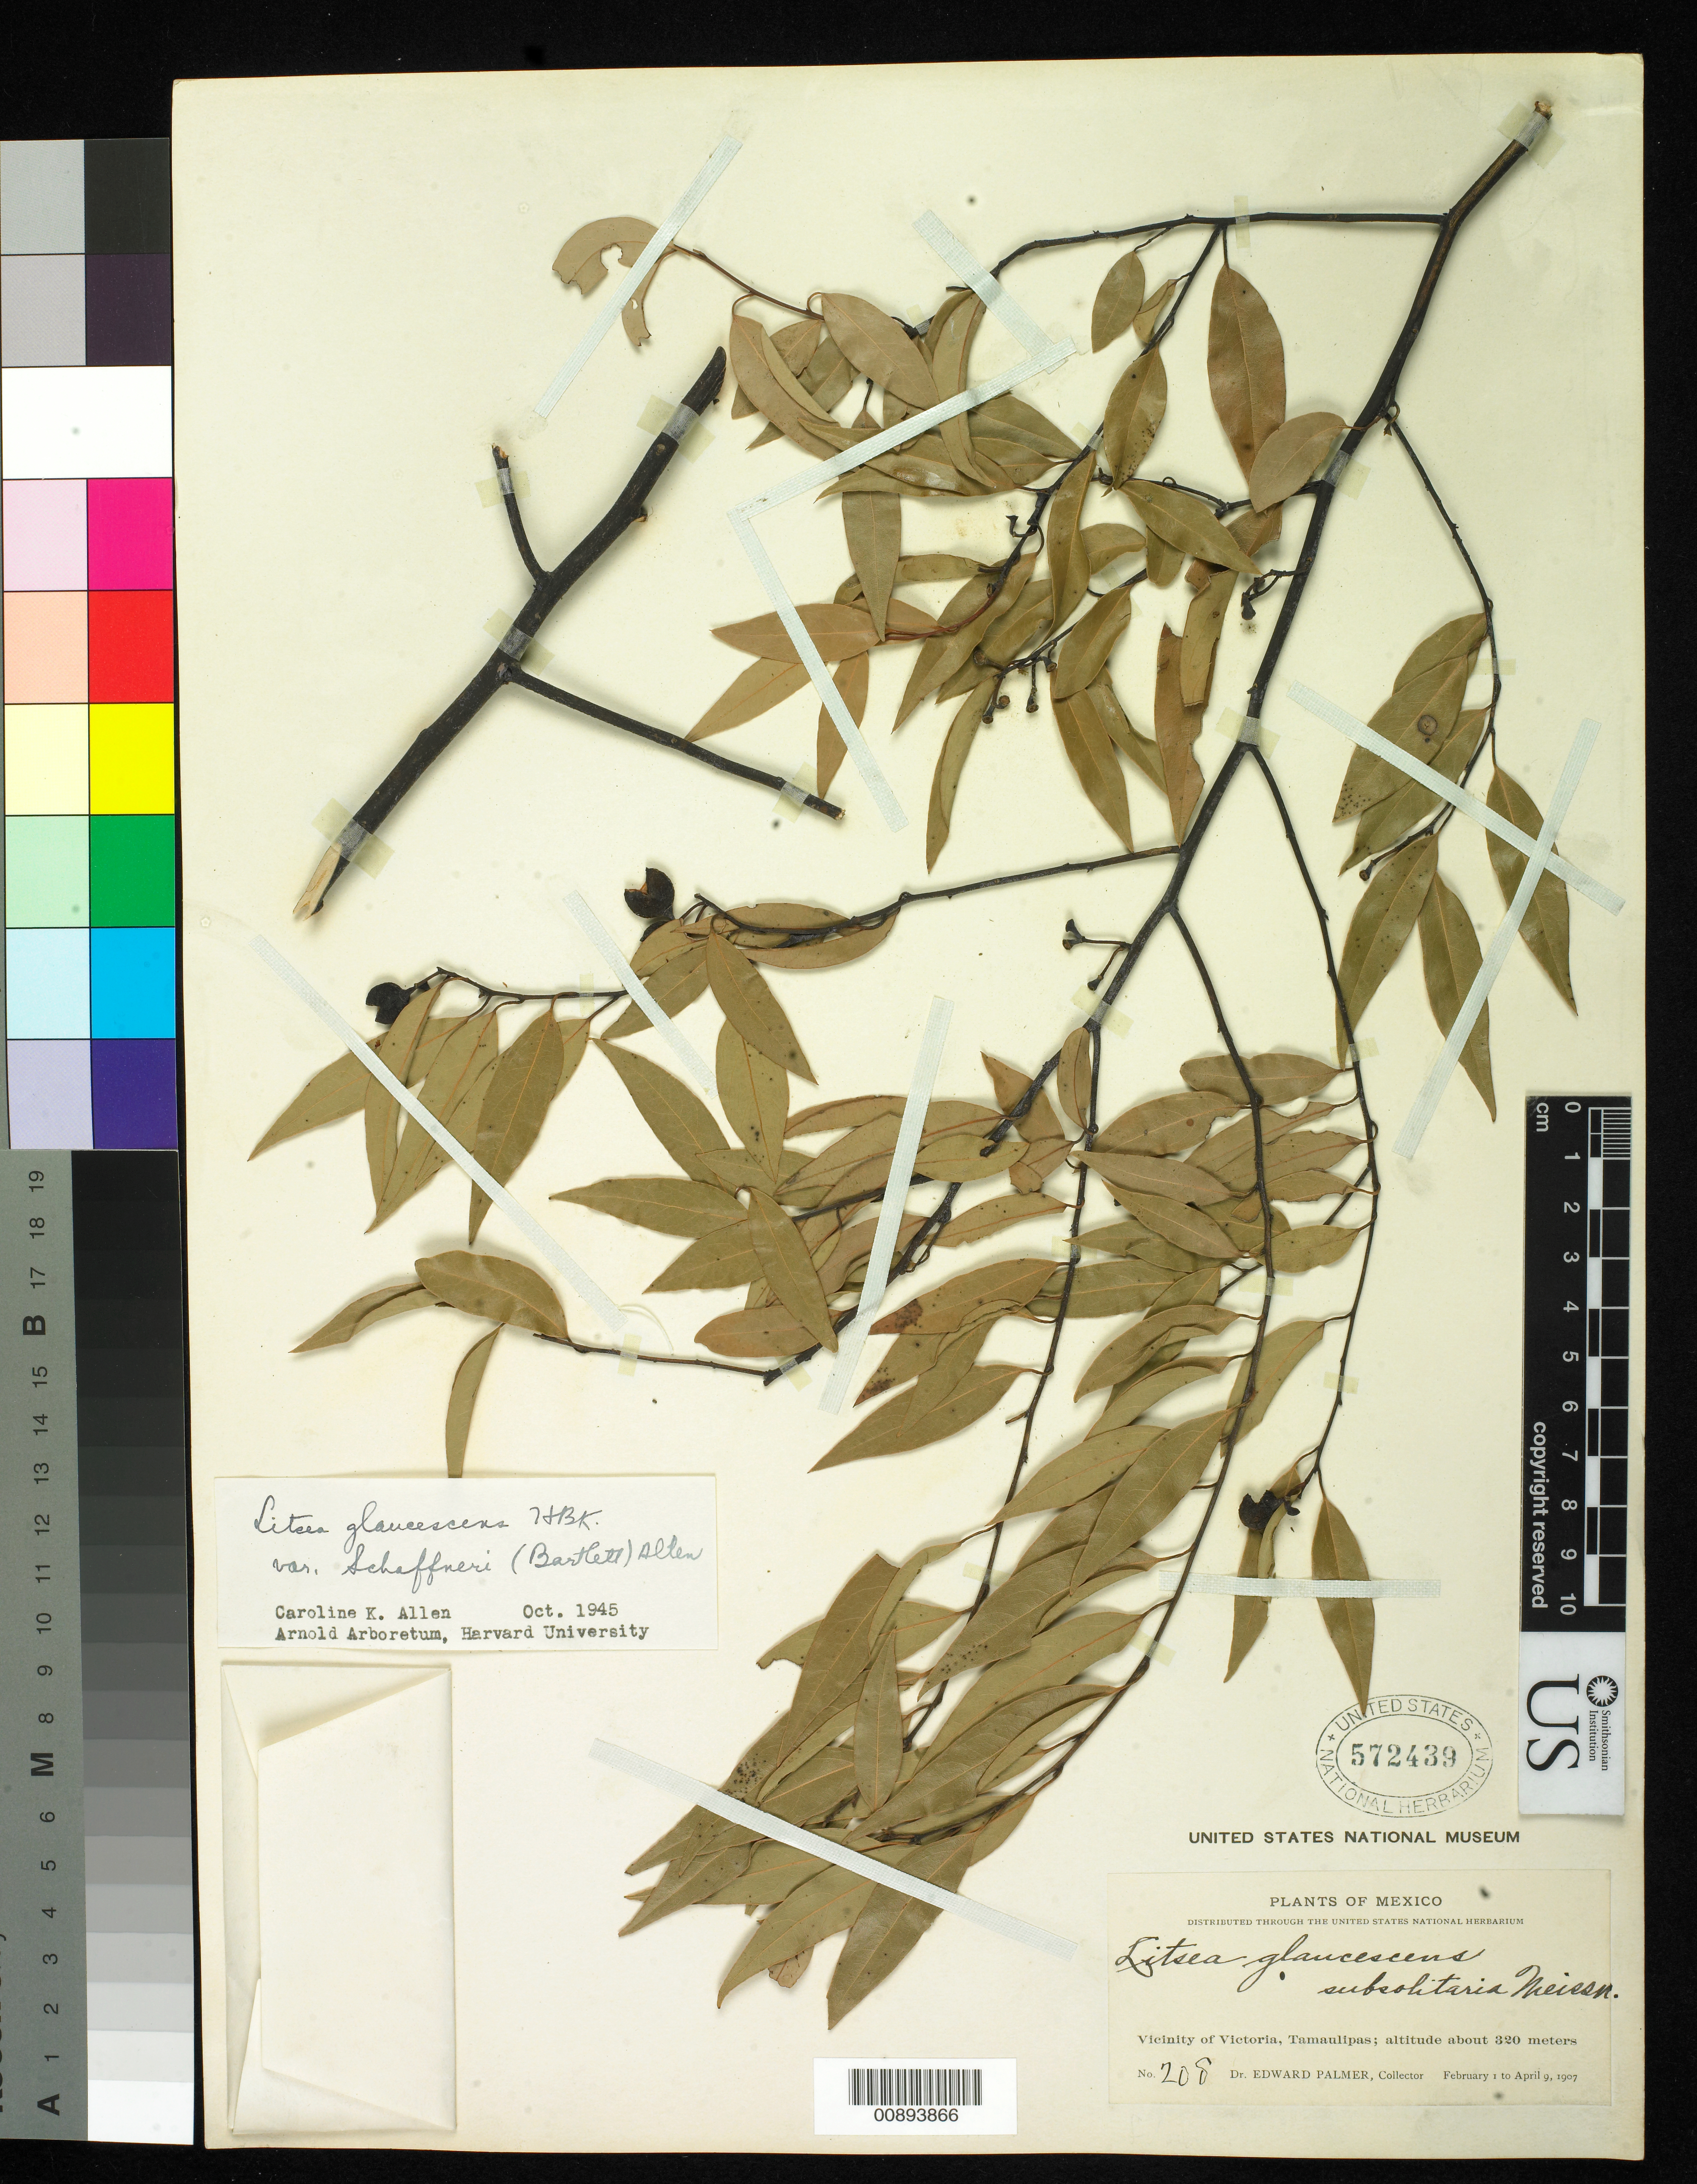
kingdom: Plantae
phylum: Tracheophyta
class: Magnoliopsida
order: Laurales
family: Lauraceae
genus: Litsea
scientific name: Litsea glaucescens var. schaffneri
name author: Kunth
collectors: E. Palmer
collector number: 208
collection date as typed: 01 Feb 1907 to 09 Apr 1907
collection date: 1907-02-01/1907-04-09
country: Mexico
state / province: Tamaulipas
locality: Vicinity of Victoria.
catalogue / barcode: US 572439